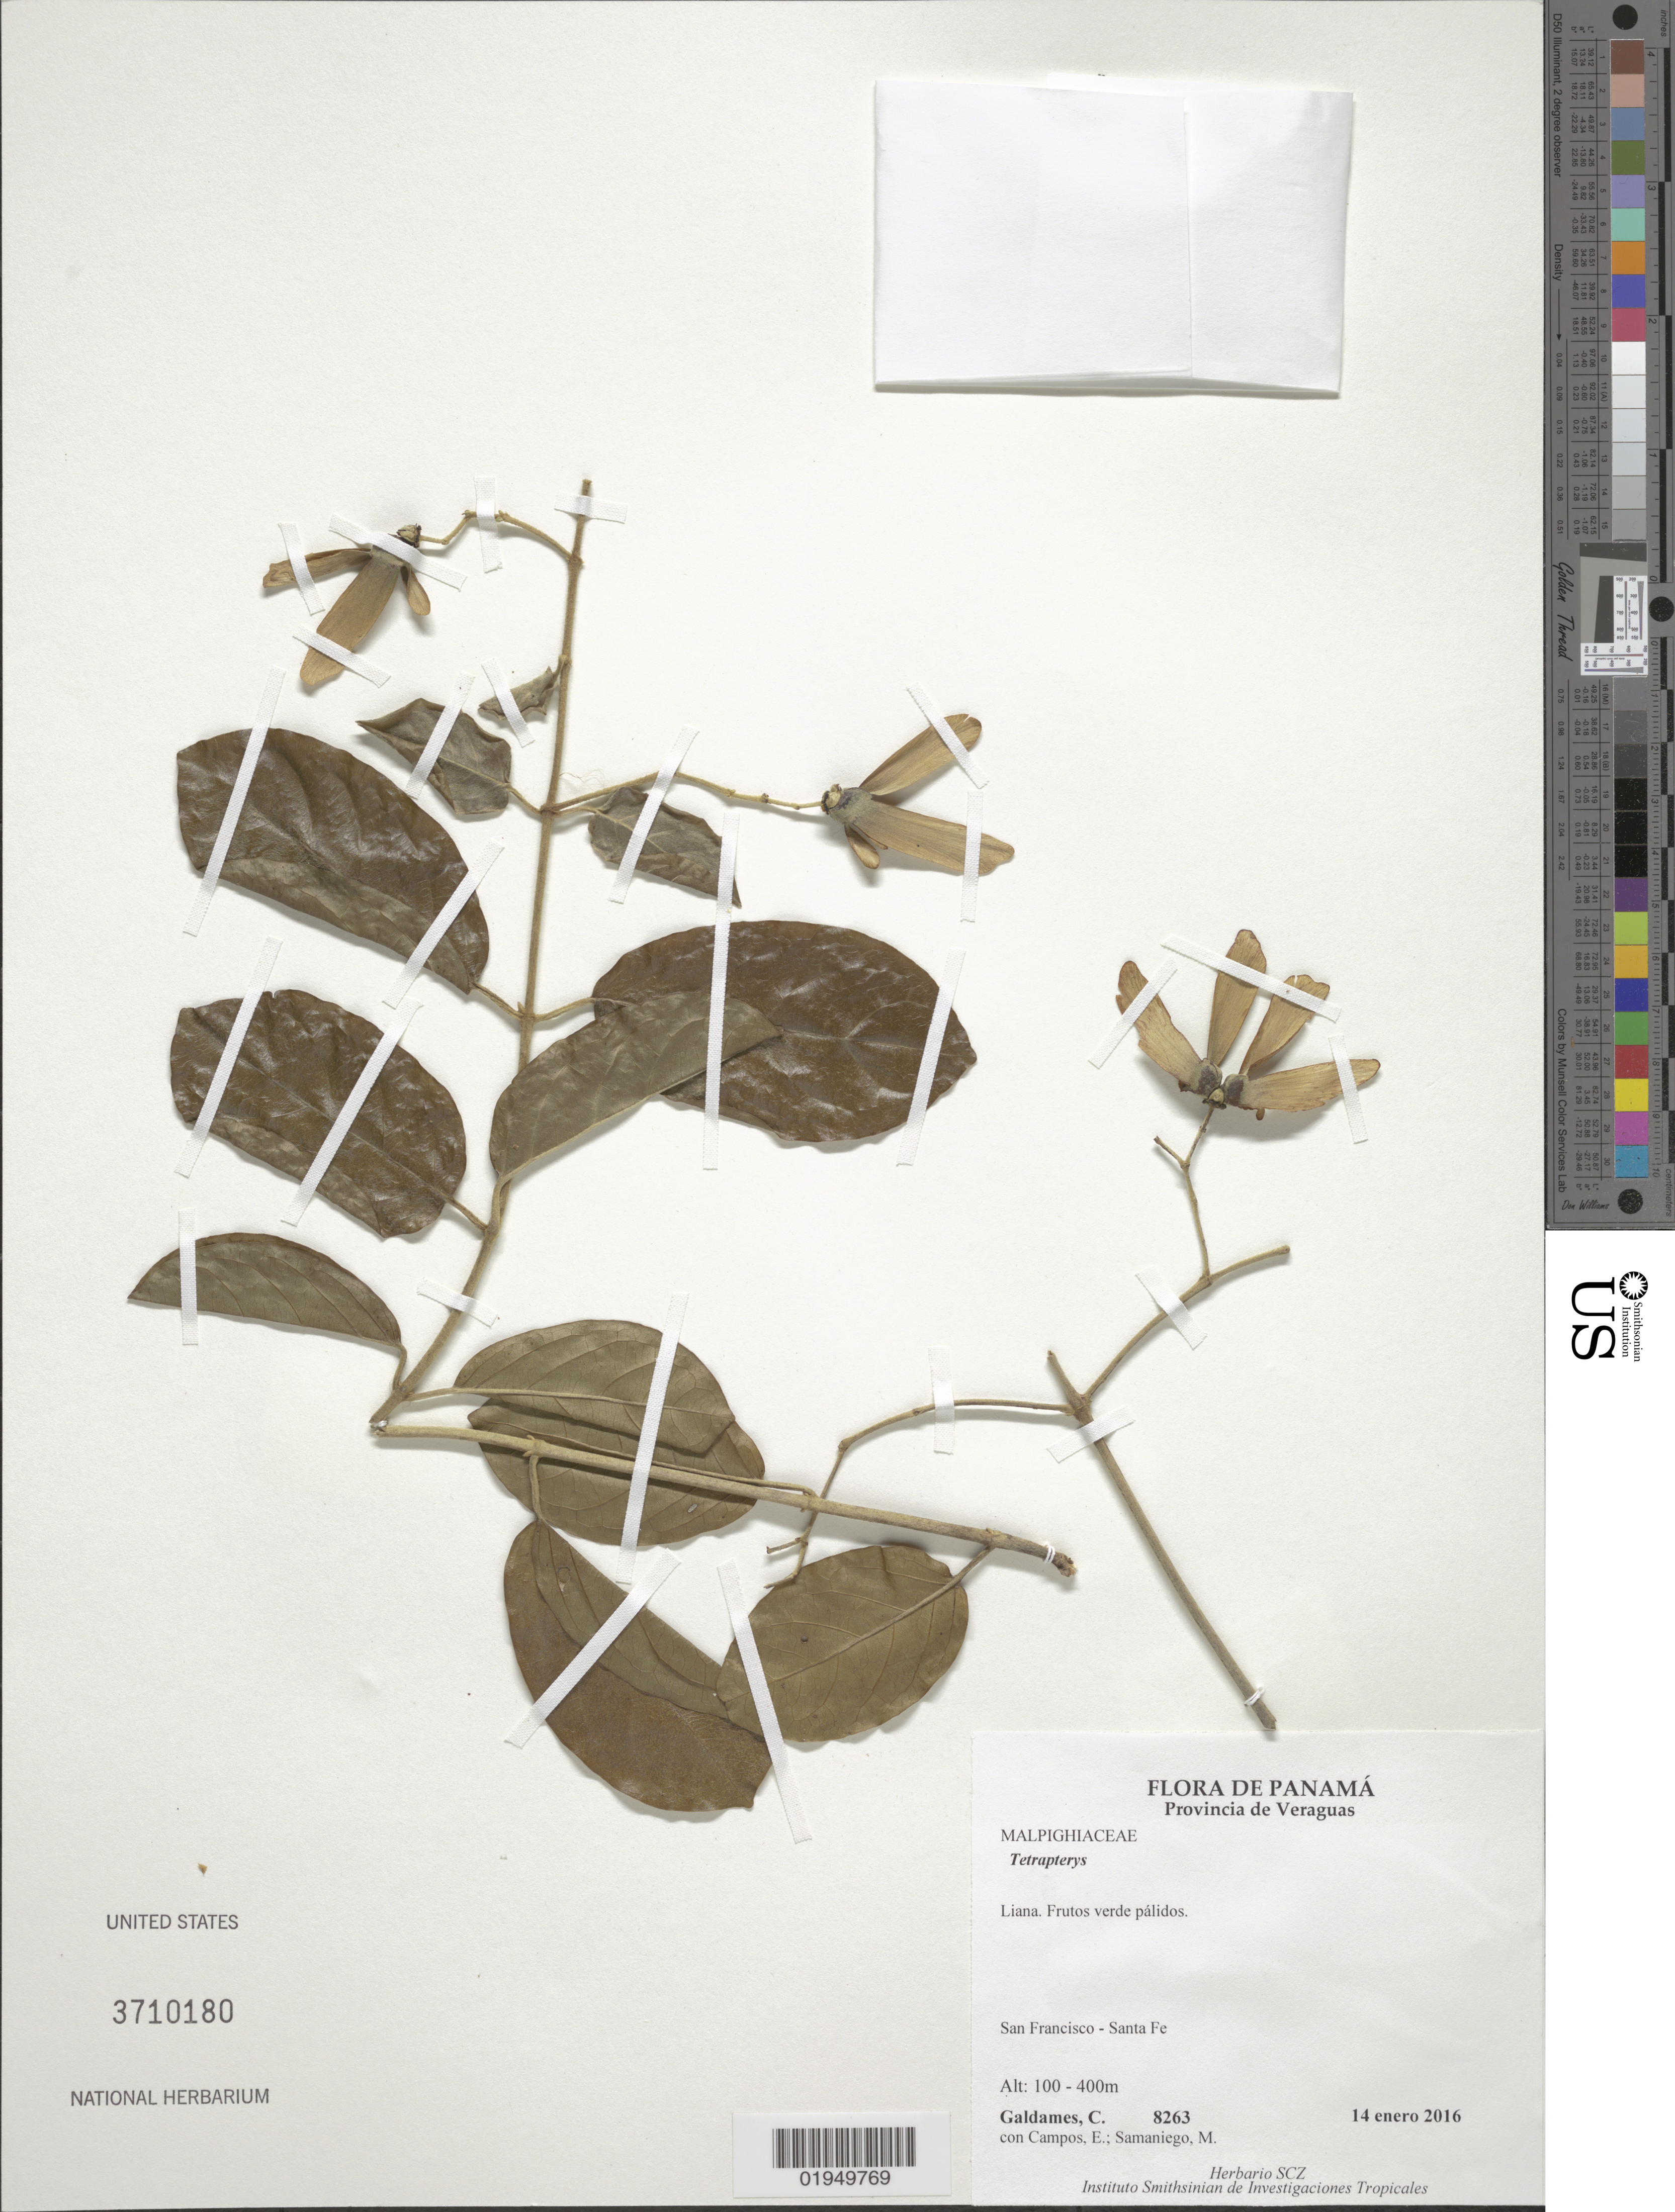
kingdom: Plantae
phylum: Tracheophyta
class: Magnoliopsida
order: Malpighiales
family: Malpighiaceae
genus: Tetrapterys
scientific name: Tetrapterys sp.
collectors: C. Galdames, E. Campos & M. Samaniego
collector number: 8263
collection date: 2016-01-14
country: Panama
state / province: Veraguas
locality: San Francisco - Sante Fe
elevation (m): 100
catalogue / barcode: US 3710180